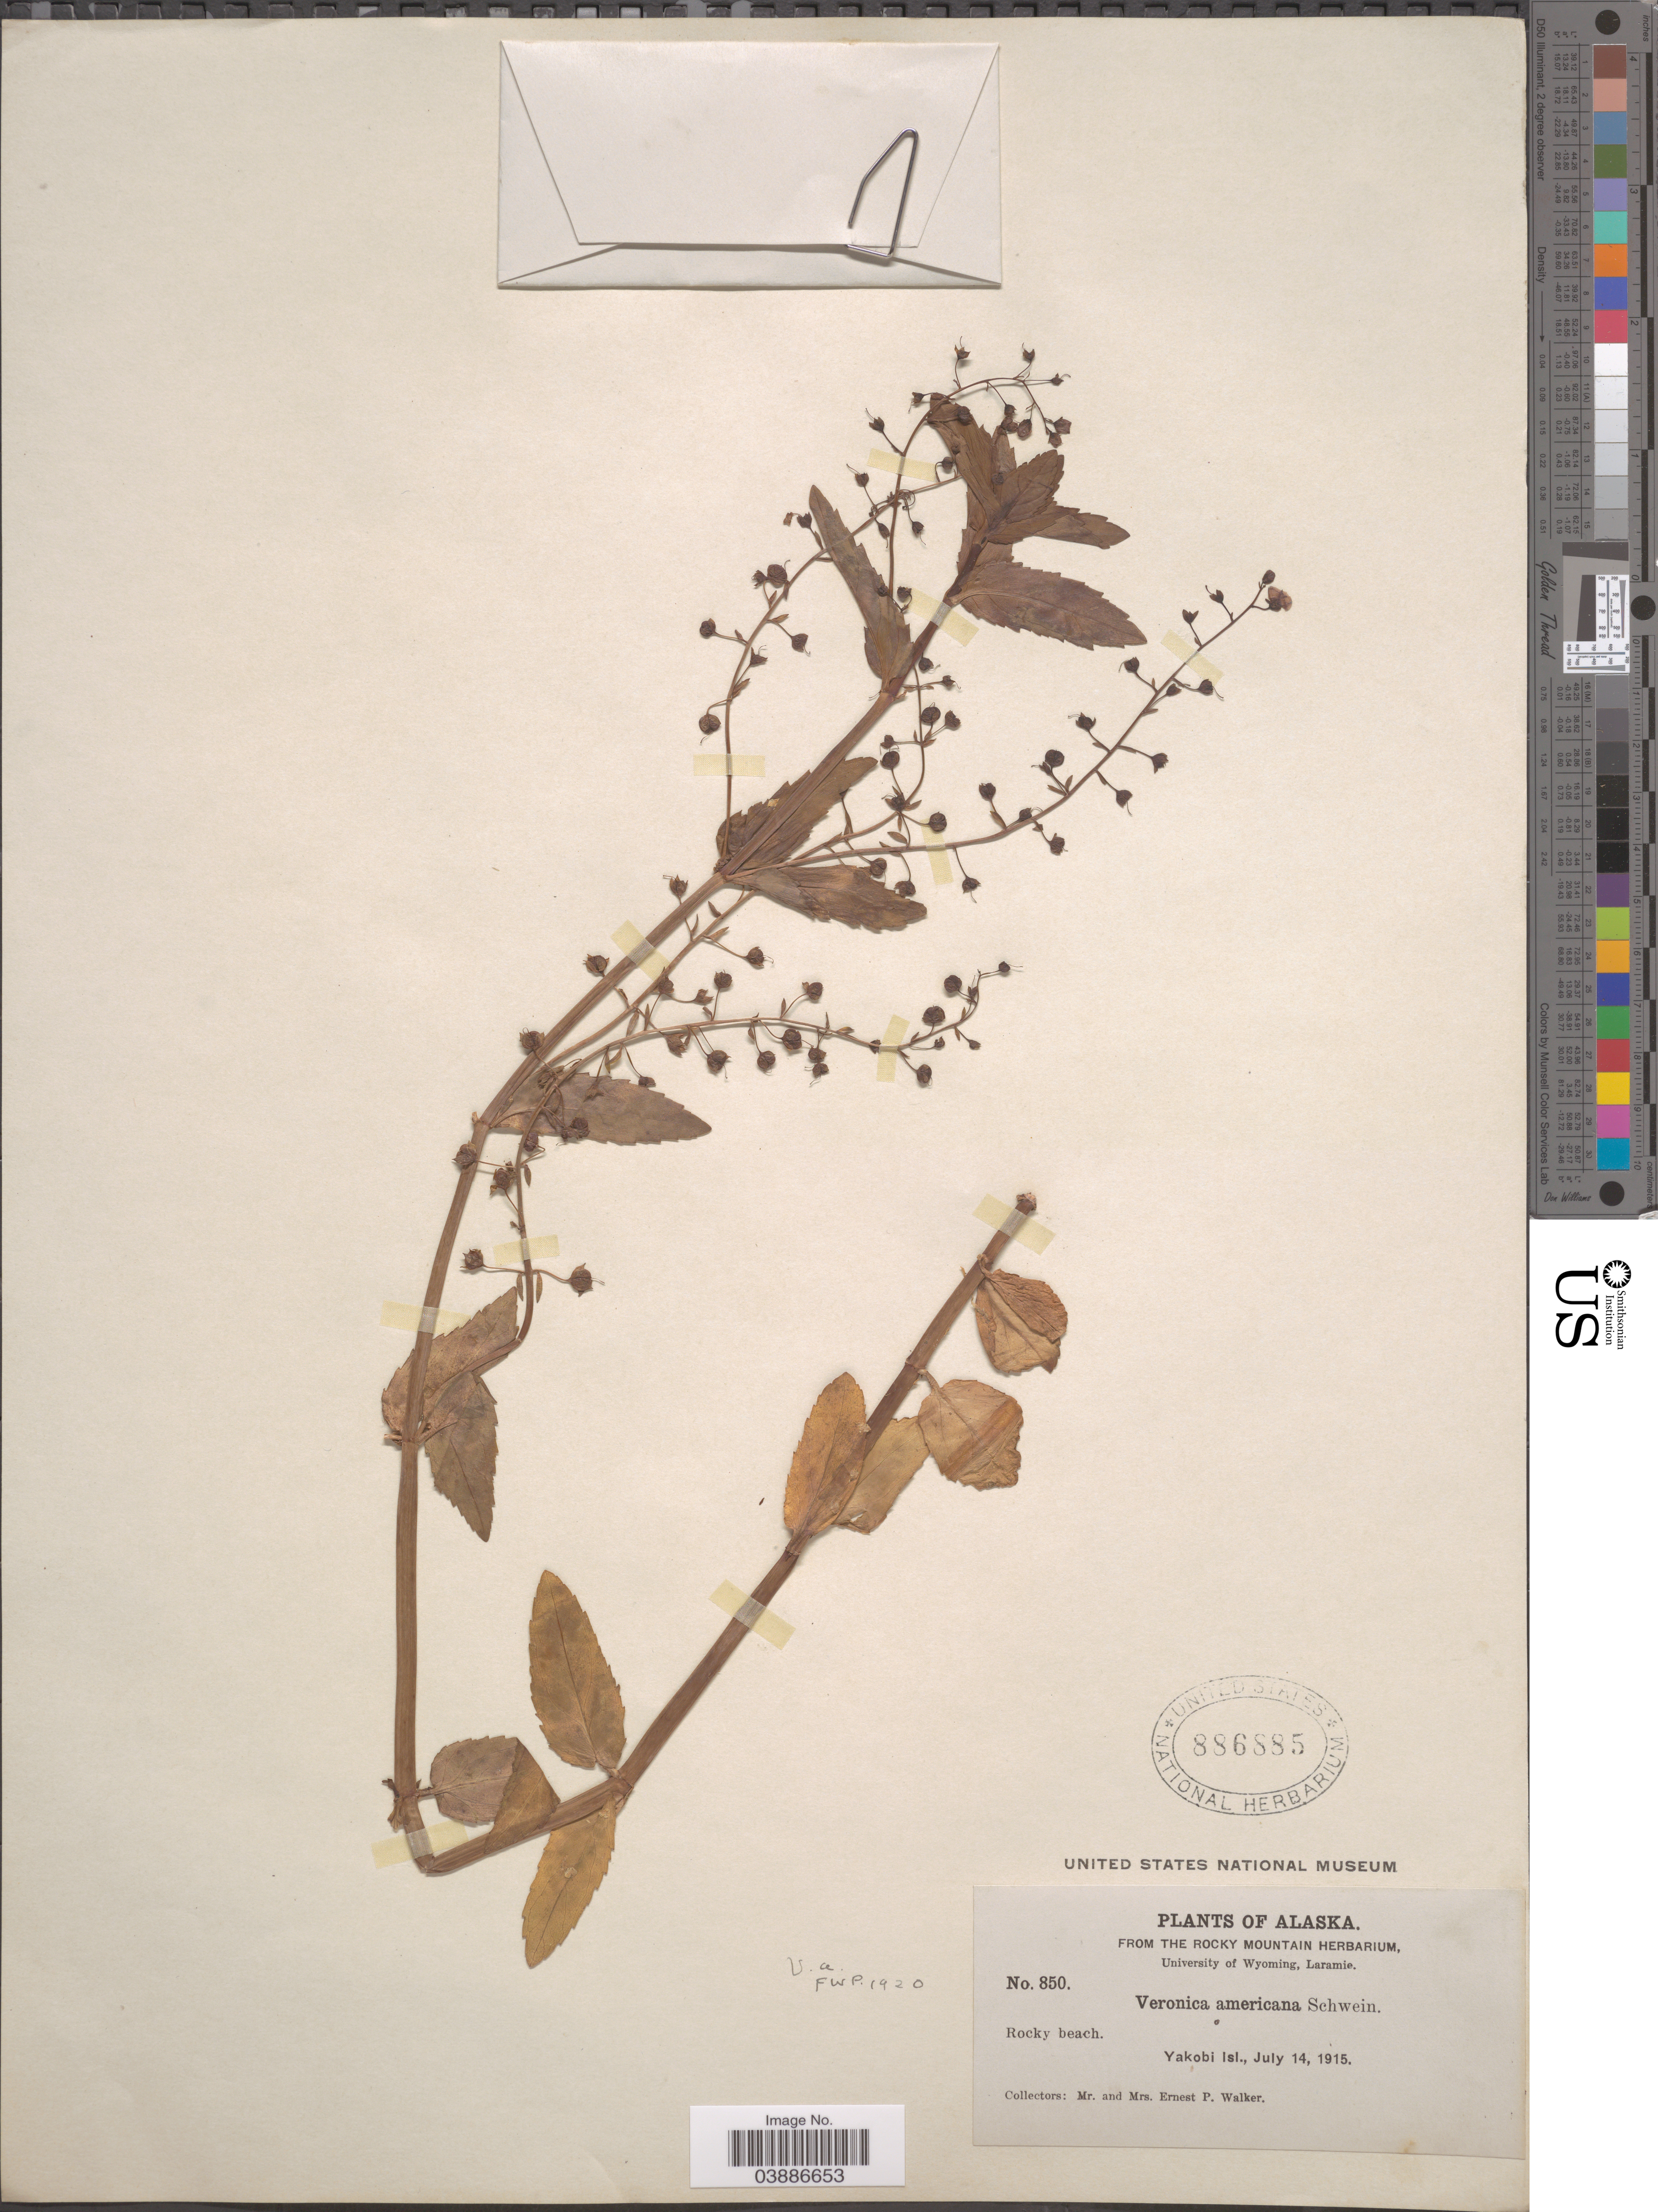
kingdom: Plantae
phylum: Tracheophyta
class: Magnoliopsida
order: Lamiales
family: Plantaginaceae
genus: Veronica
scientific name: Veronica americana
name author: Schwein. ex Benth.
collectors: E. P. Walker & E. Walker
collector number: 850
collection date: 1915-07-14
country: United States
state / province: Alaska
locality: Yakobi Isl.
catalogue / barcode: US 886885